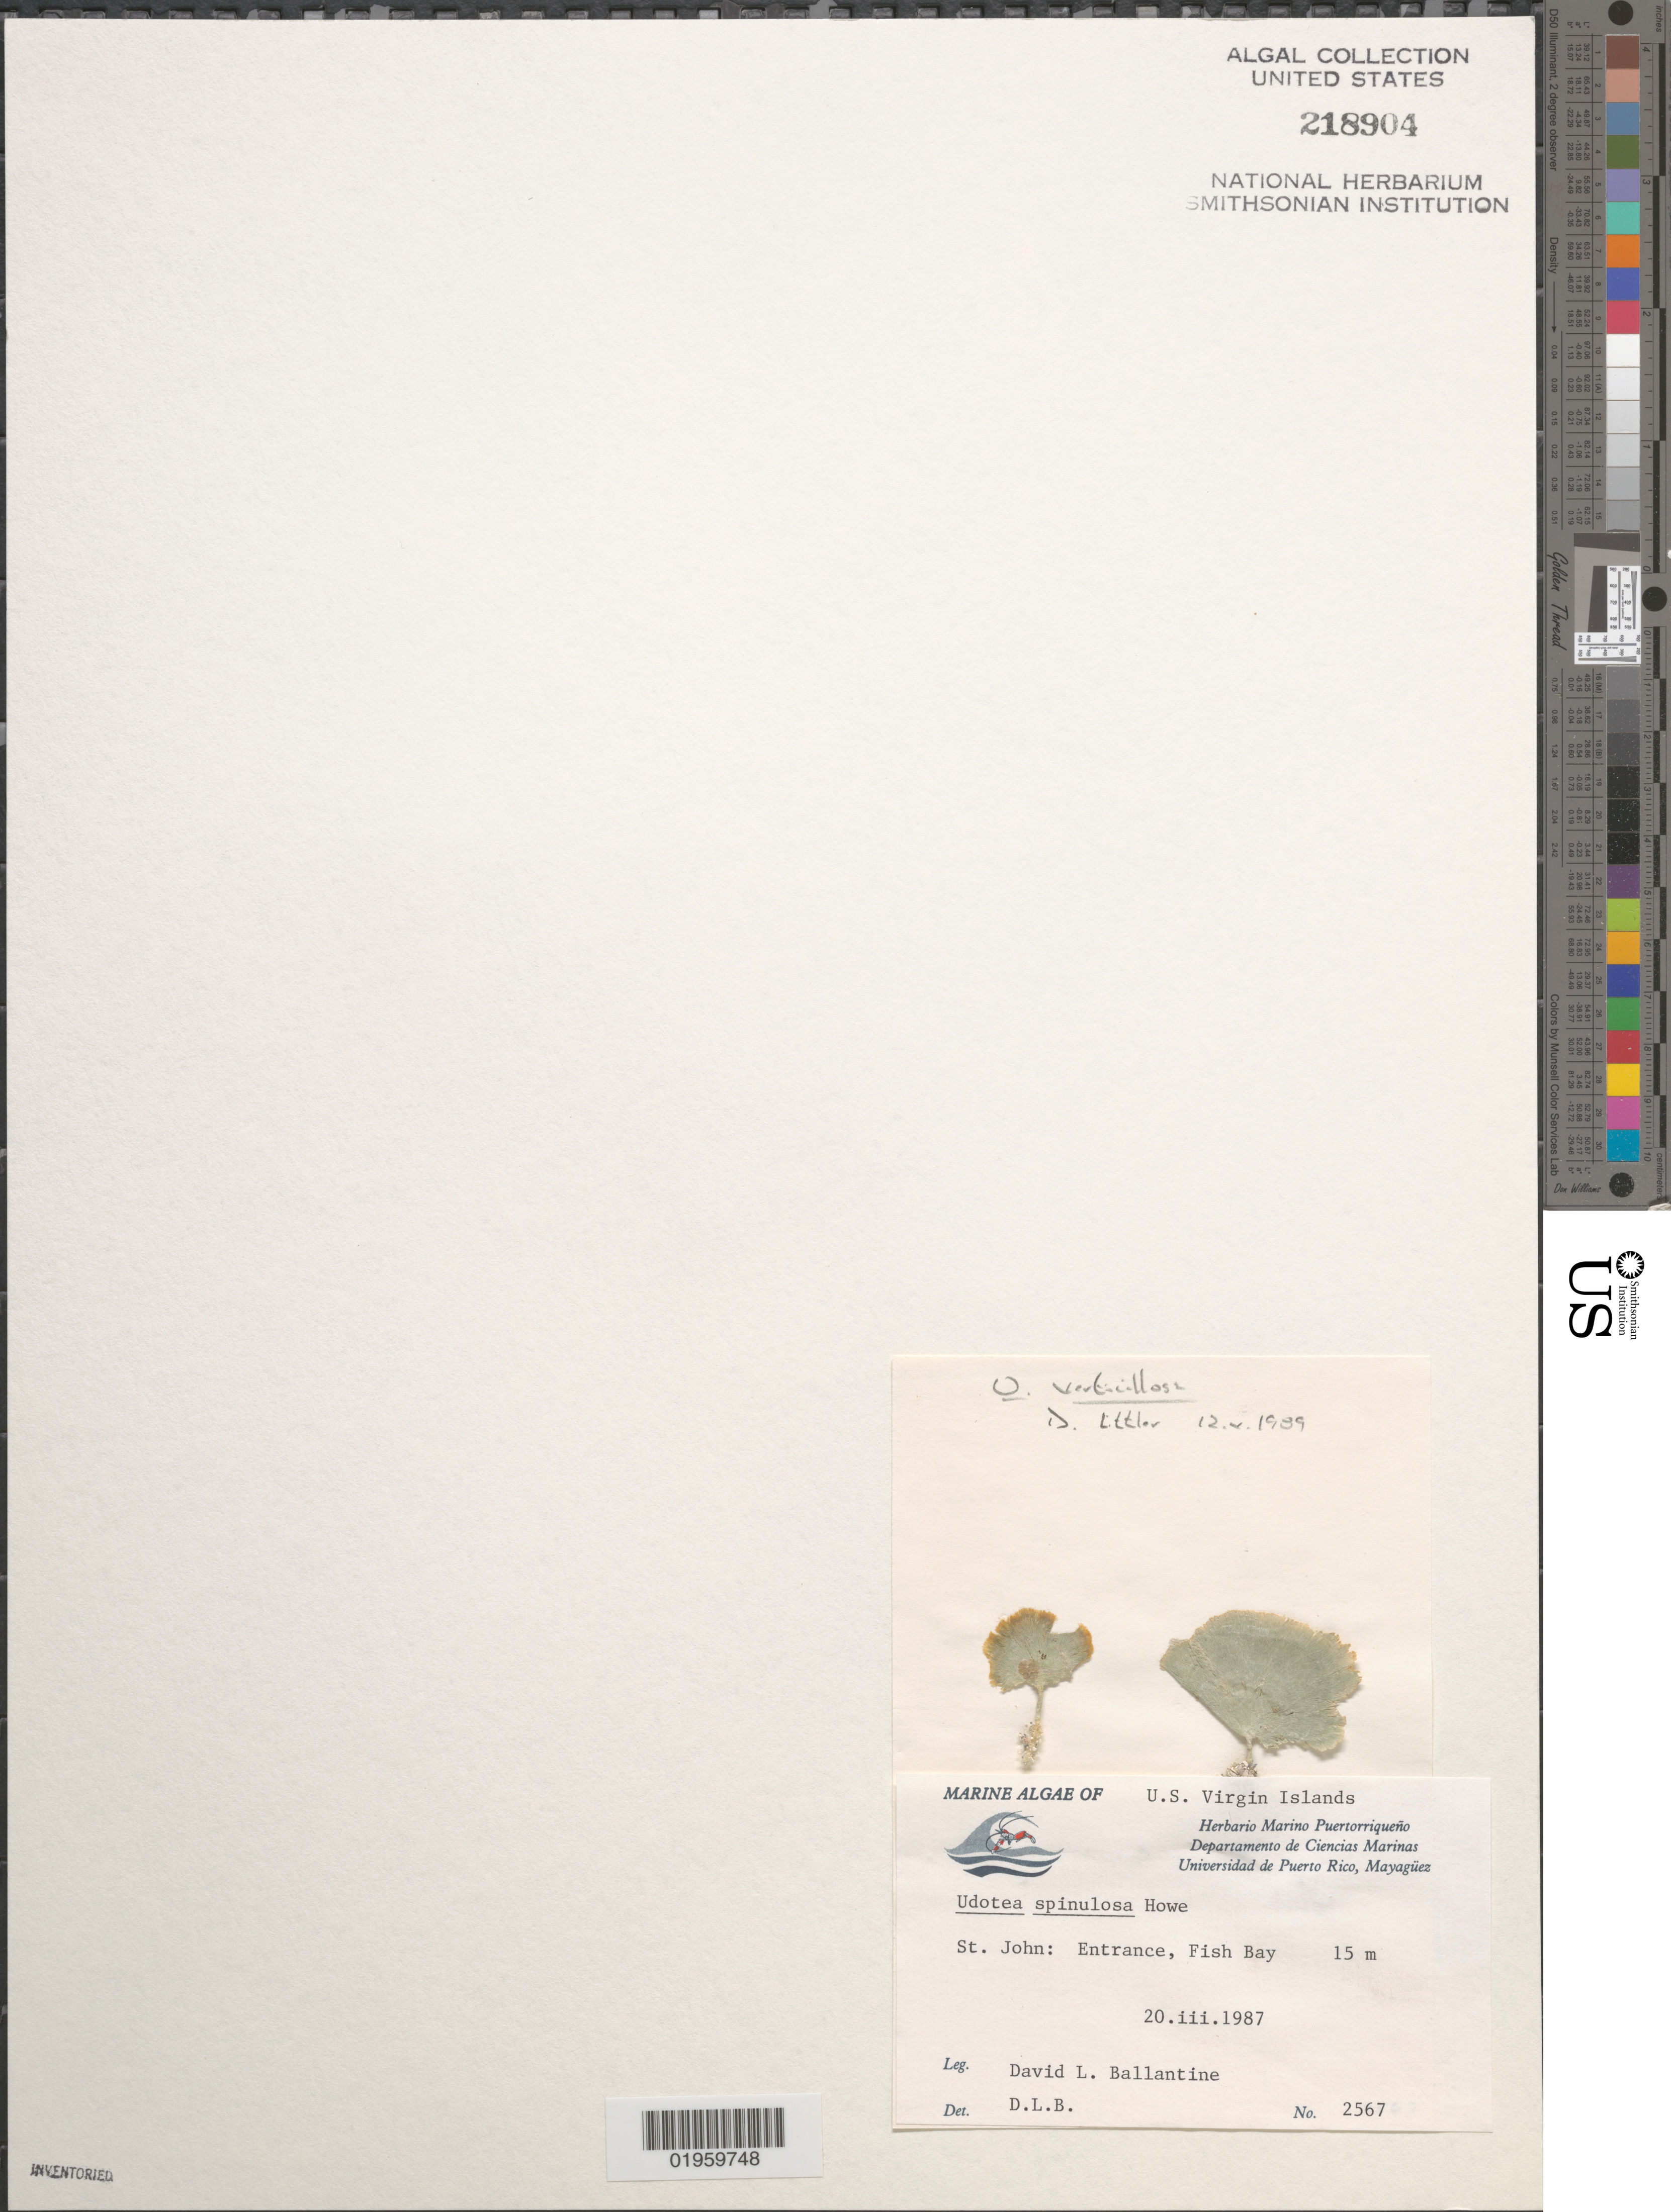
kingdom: Plantae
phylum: Chlorophyta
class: Ulvophyceae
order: Bryopsidales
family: Udoteaceae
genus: Udotea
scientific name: Udotea verticillosa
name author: A. Gepp & E. Gepp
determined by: Ballantine, D. L.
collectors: D.L. Ballantine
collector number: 2567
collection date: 1987-03-20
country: U.S. Virgin Islands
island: St. John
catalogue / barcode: US 218904